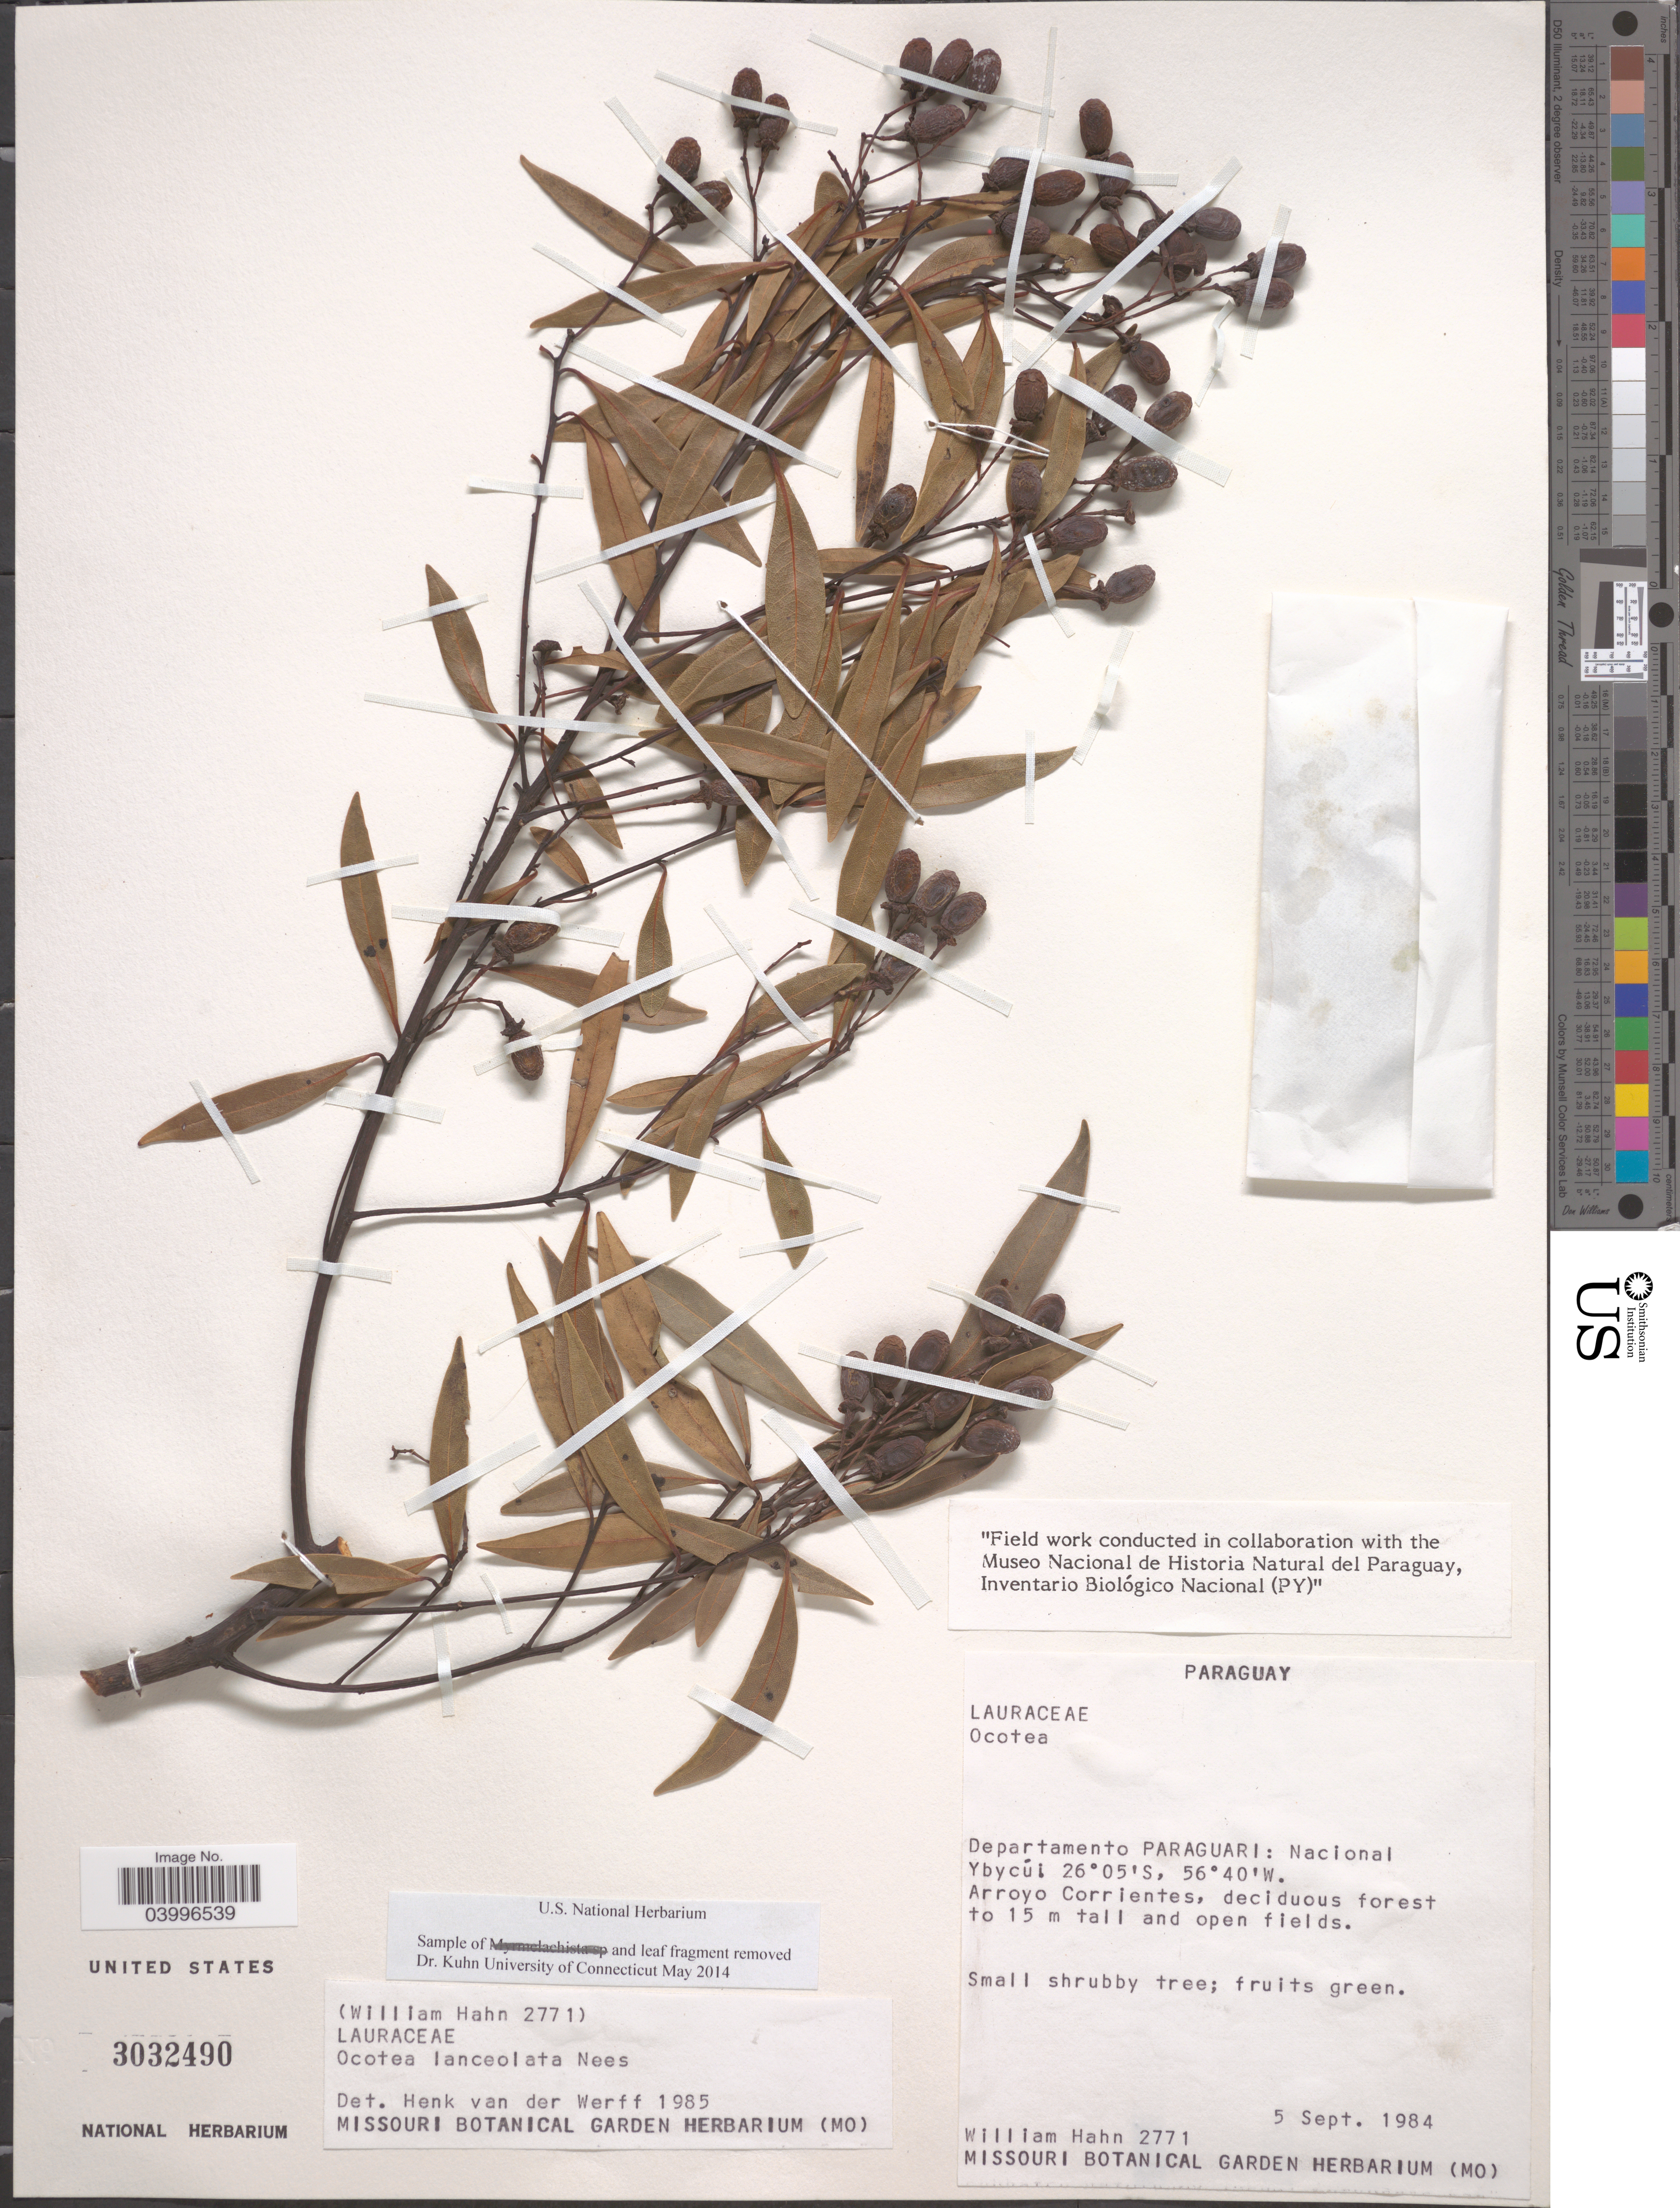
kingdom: Plantae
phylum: Tracheophyta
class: Magnoliopsida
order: Laurales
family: Lauraceae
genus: Ocotea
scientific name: Ocotea lanceolata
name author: Nees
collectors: W. J. Hahn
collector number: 2771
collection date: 1984-09-05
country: Paraguay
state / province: Paraguari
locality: Departamento Paraguari: Nacional Ybycúi. Arroyo Corrientes.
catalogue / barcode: US 3032490